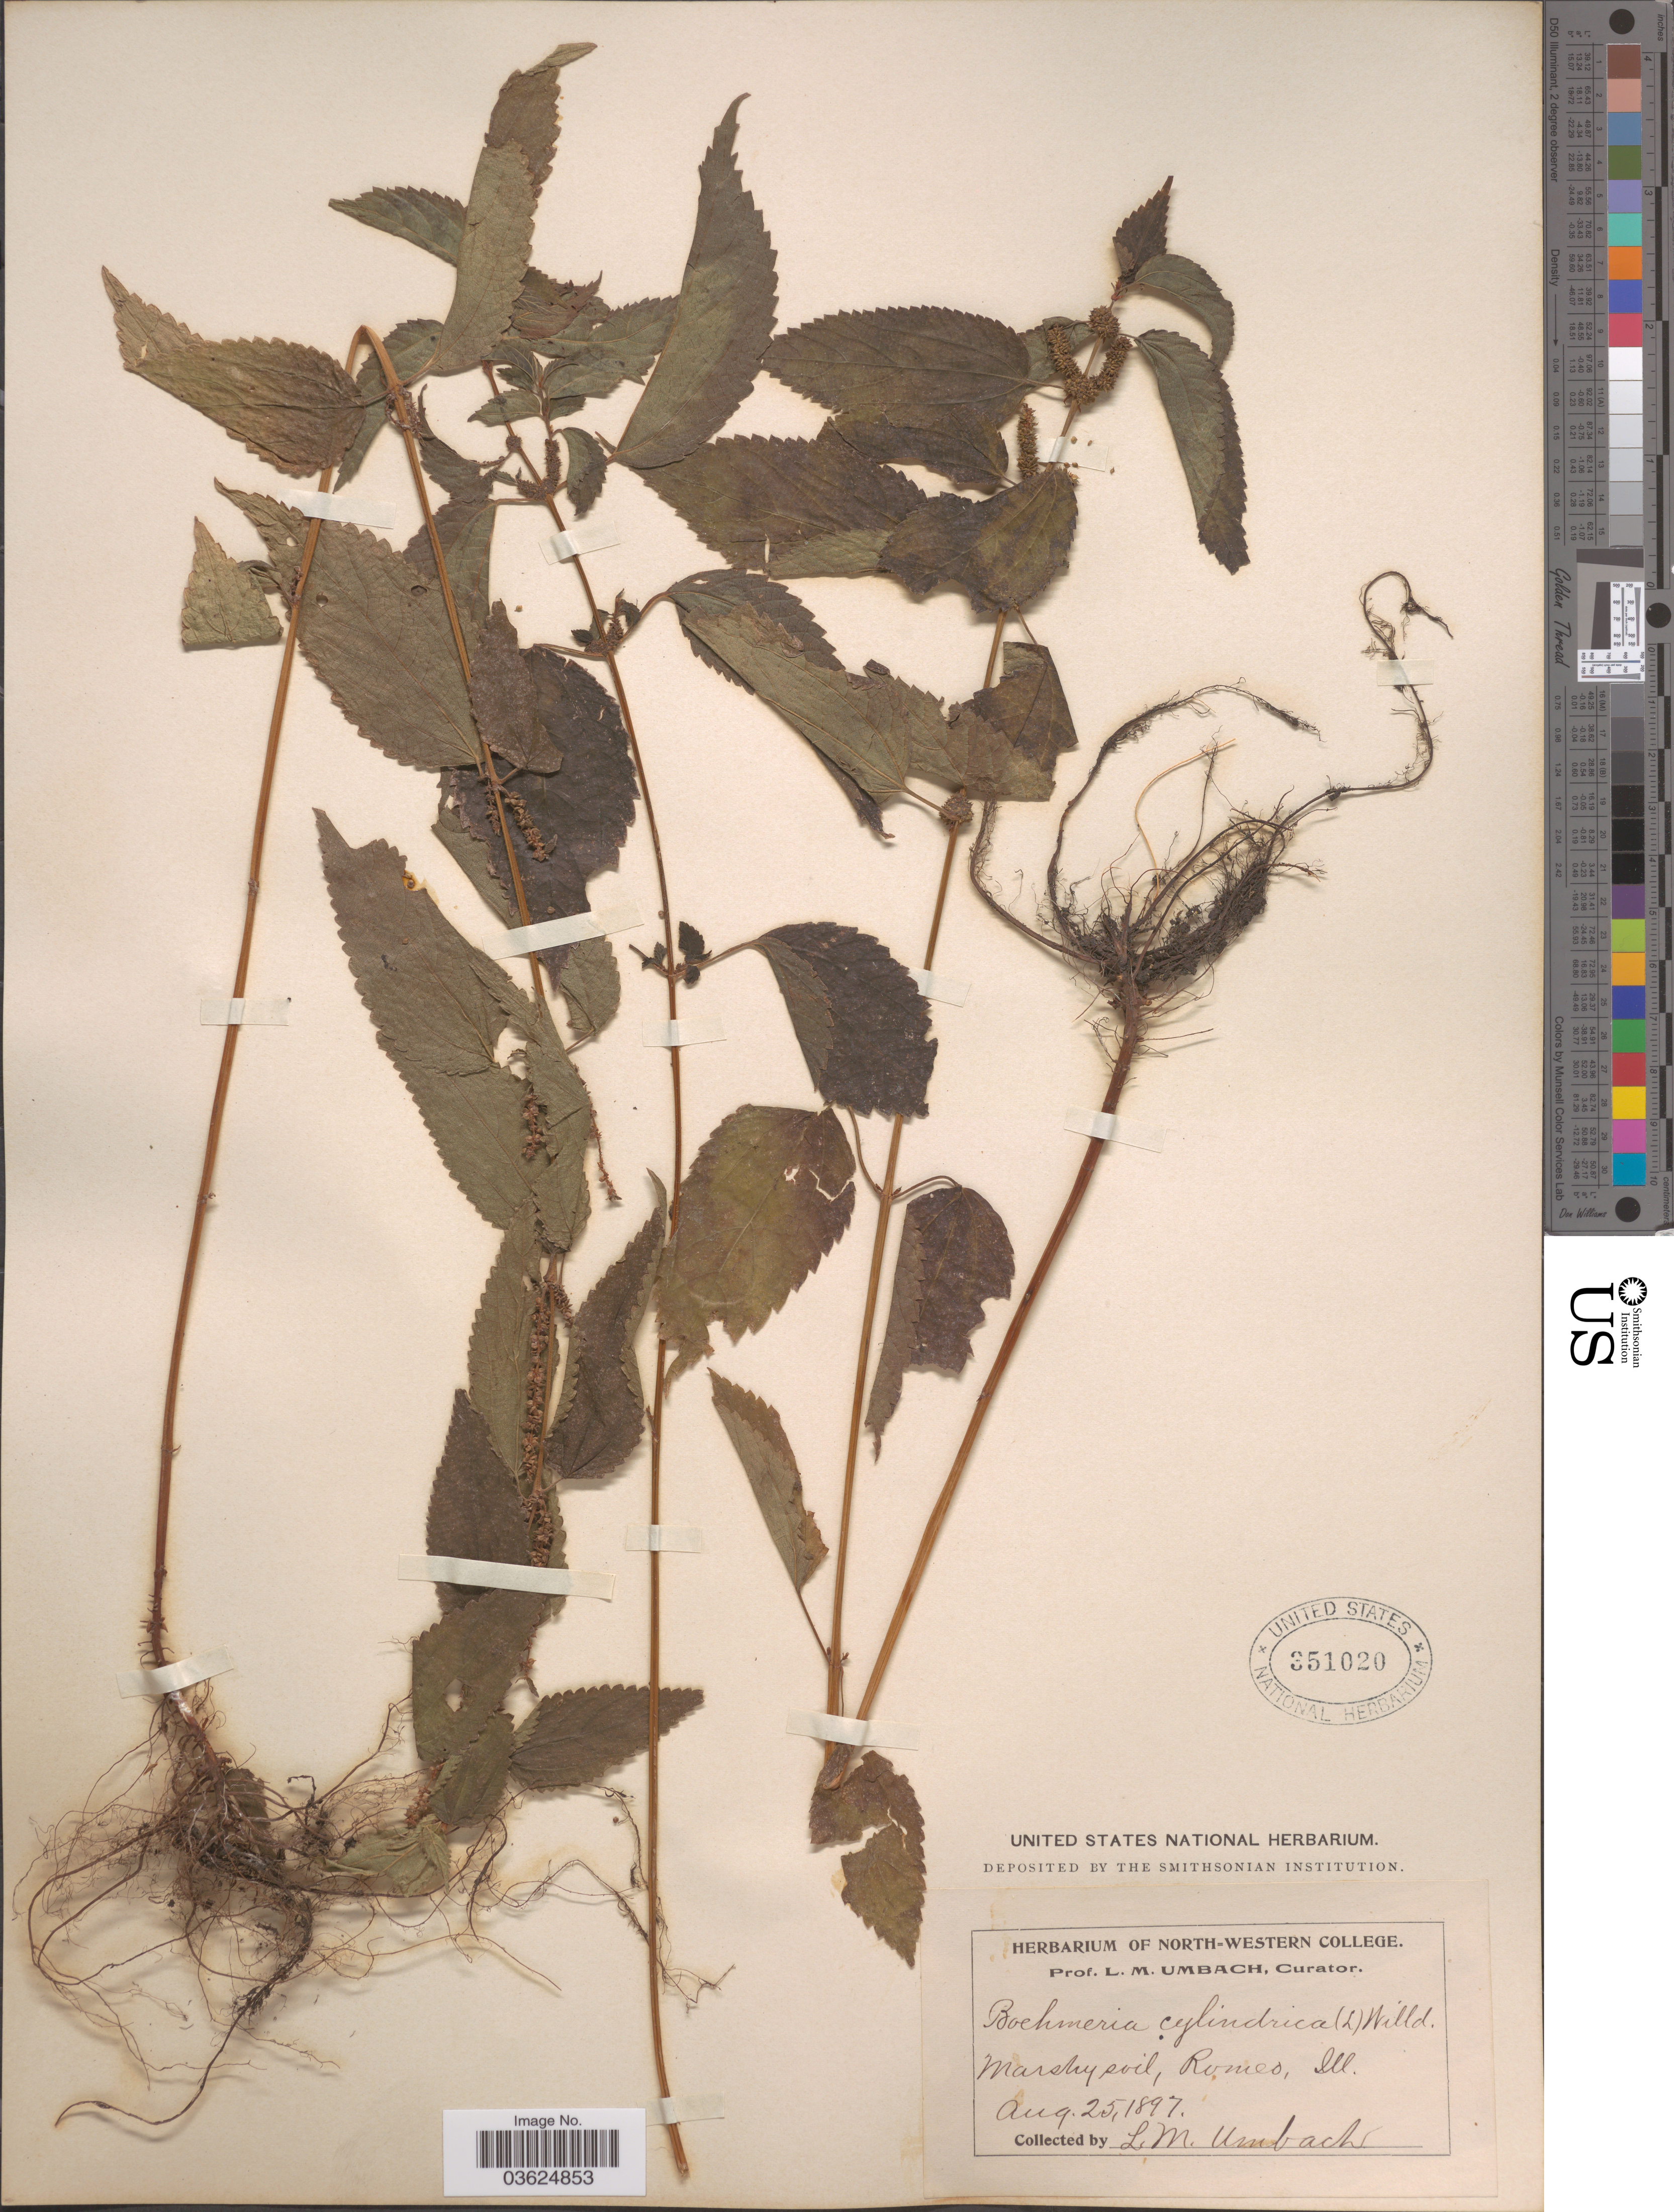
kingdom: Plantae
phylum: Tracheophyta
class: Magnoliopsida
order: Rosales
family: Urticaceae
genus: Boehmeria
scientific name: Boehmeria cylindrica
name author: (L.) Sw.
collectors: L. M. Umbach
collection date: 1897-08-25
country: United States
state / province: Illinois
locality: Romeo.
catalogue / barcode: US 351020